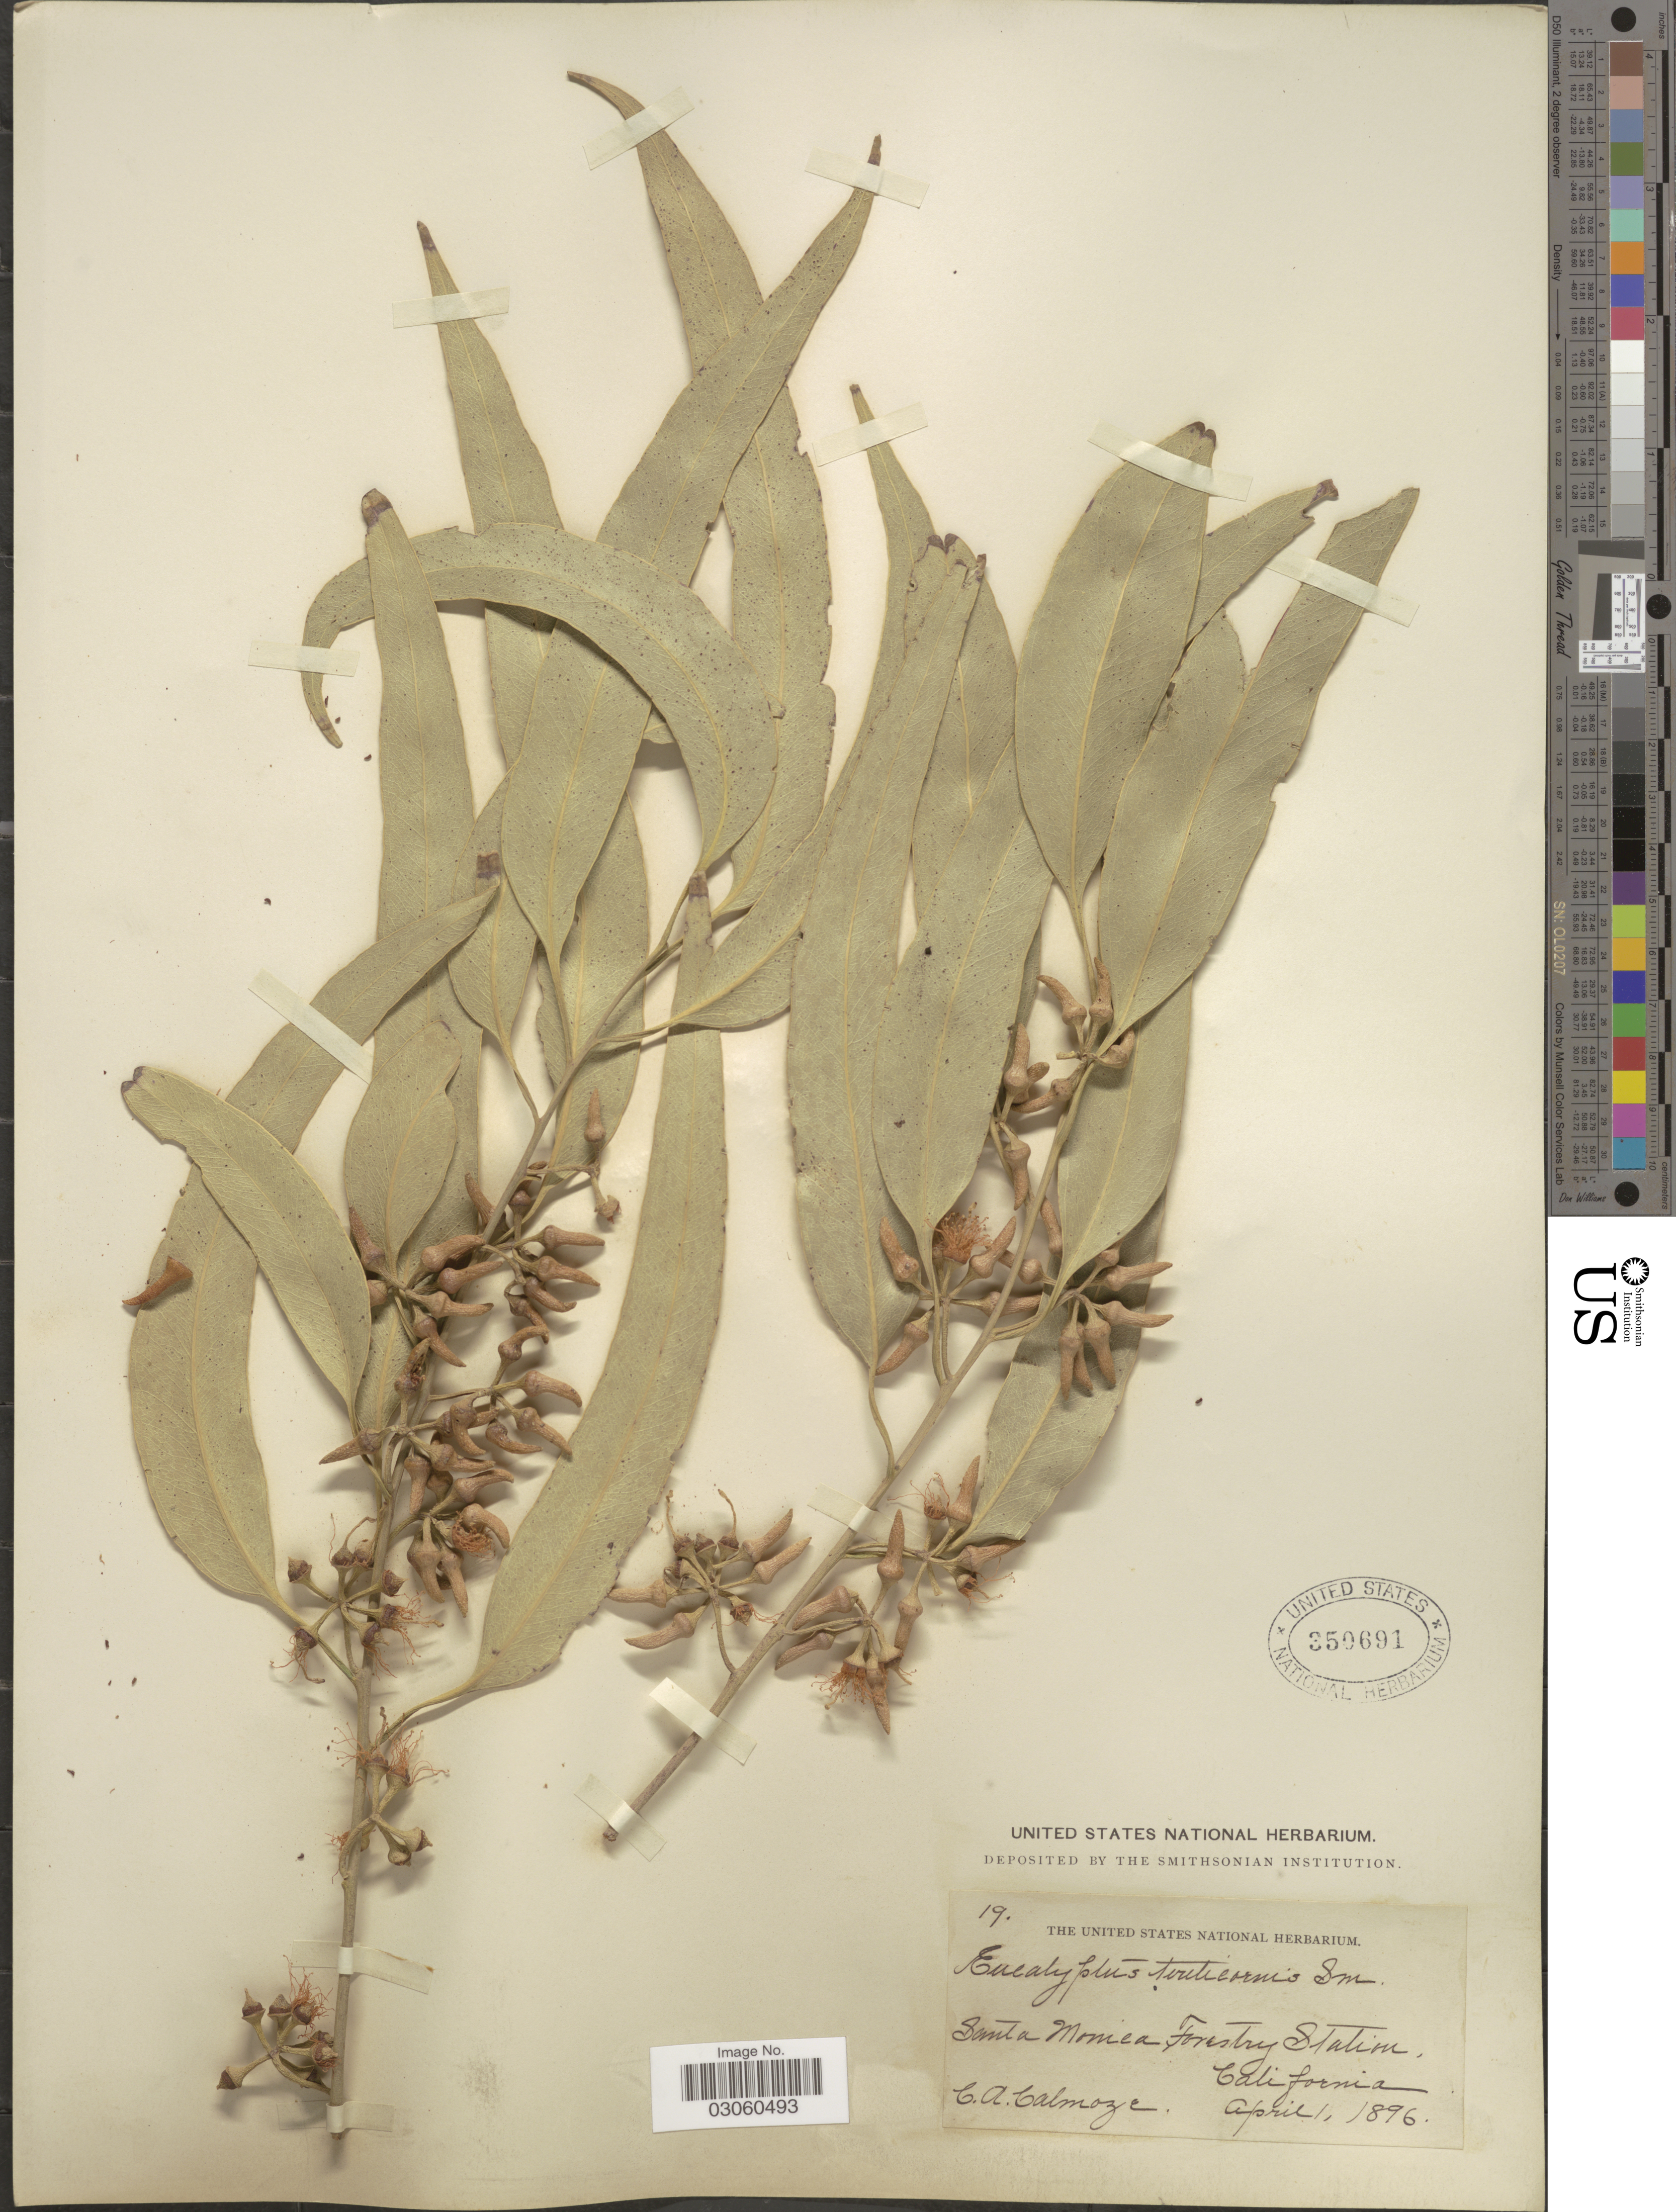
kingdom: Plantae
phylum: Tracheophyta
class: Magnoliopsida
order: Myrtales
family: Myrtaceae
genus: Eucalyptus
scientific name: Eucalyptus tereticornis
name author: Sm.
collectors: C.A. Calmoze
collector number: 19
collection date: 1896-04-01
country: United States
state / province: California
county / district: Los Angeles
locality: Santa Monica Forestry Station.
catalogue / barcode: US 350691